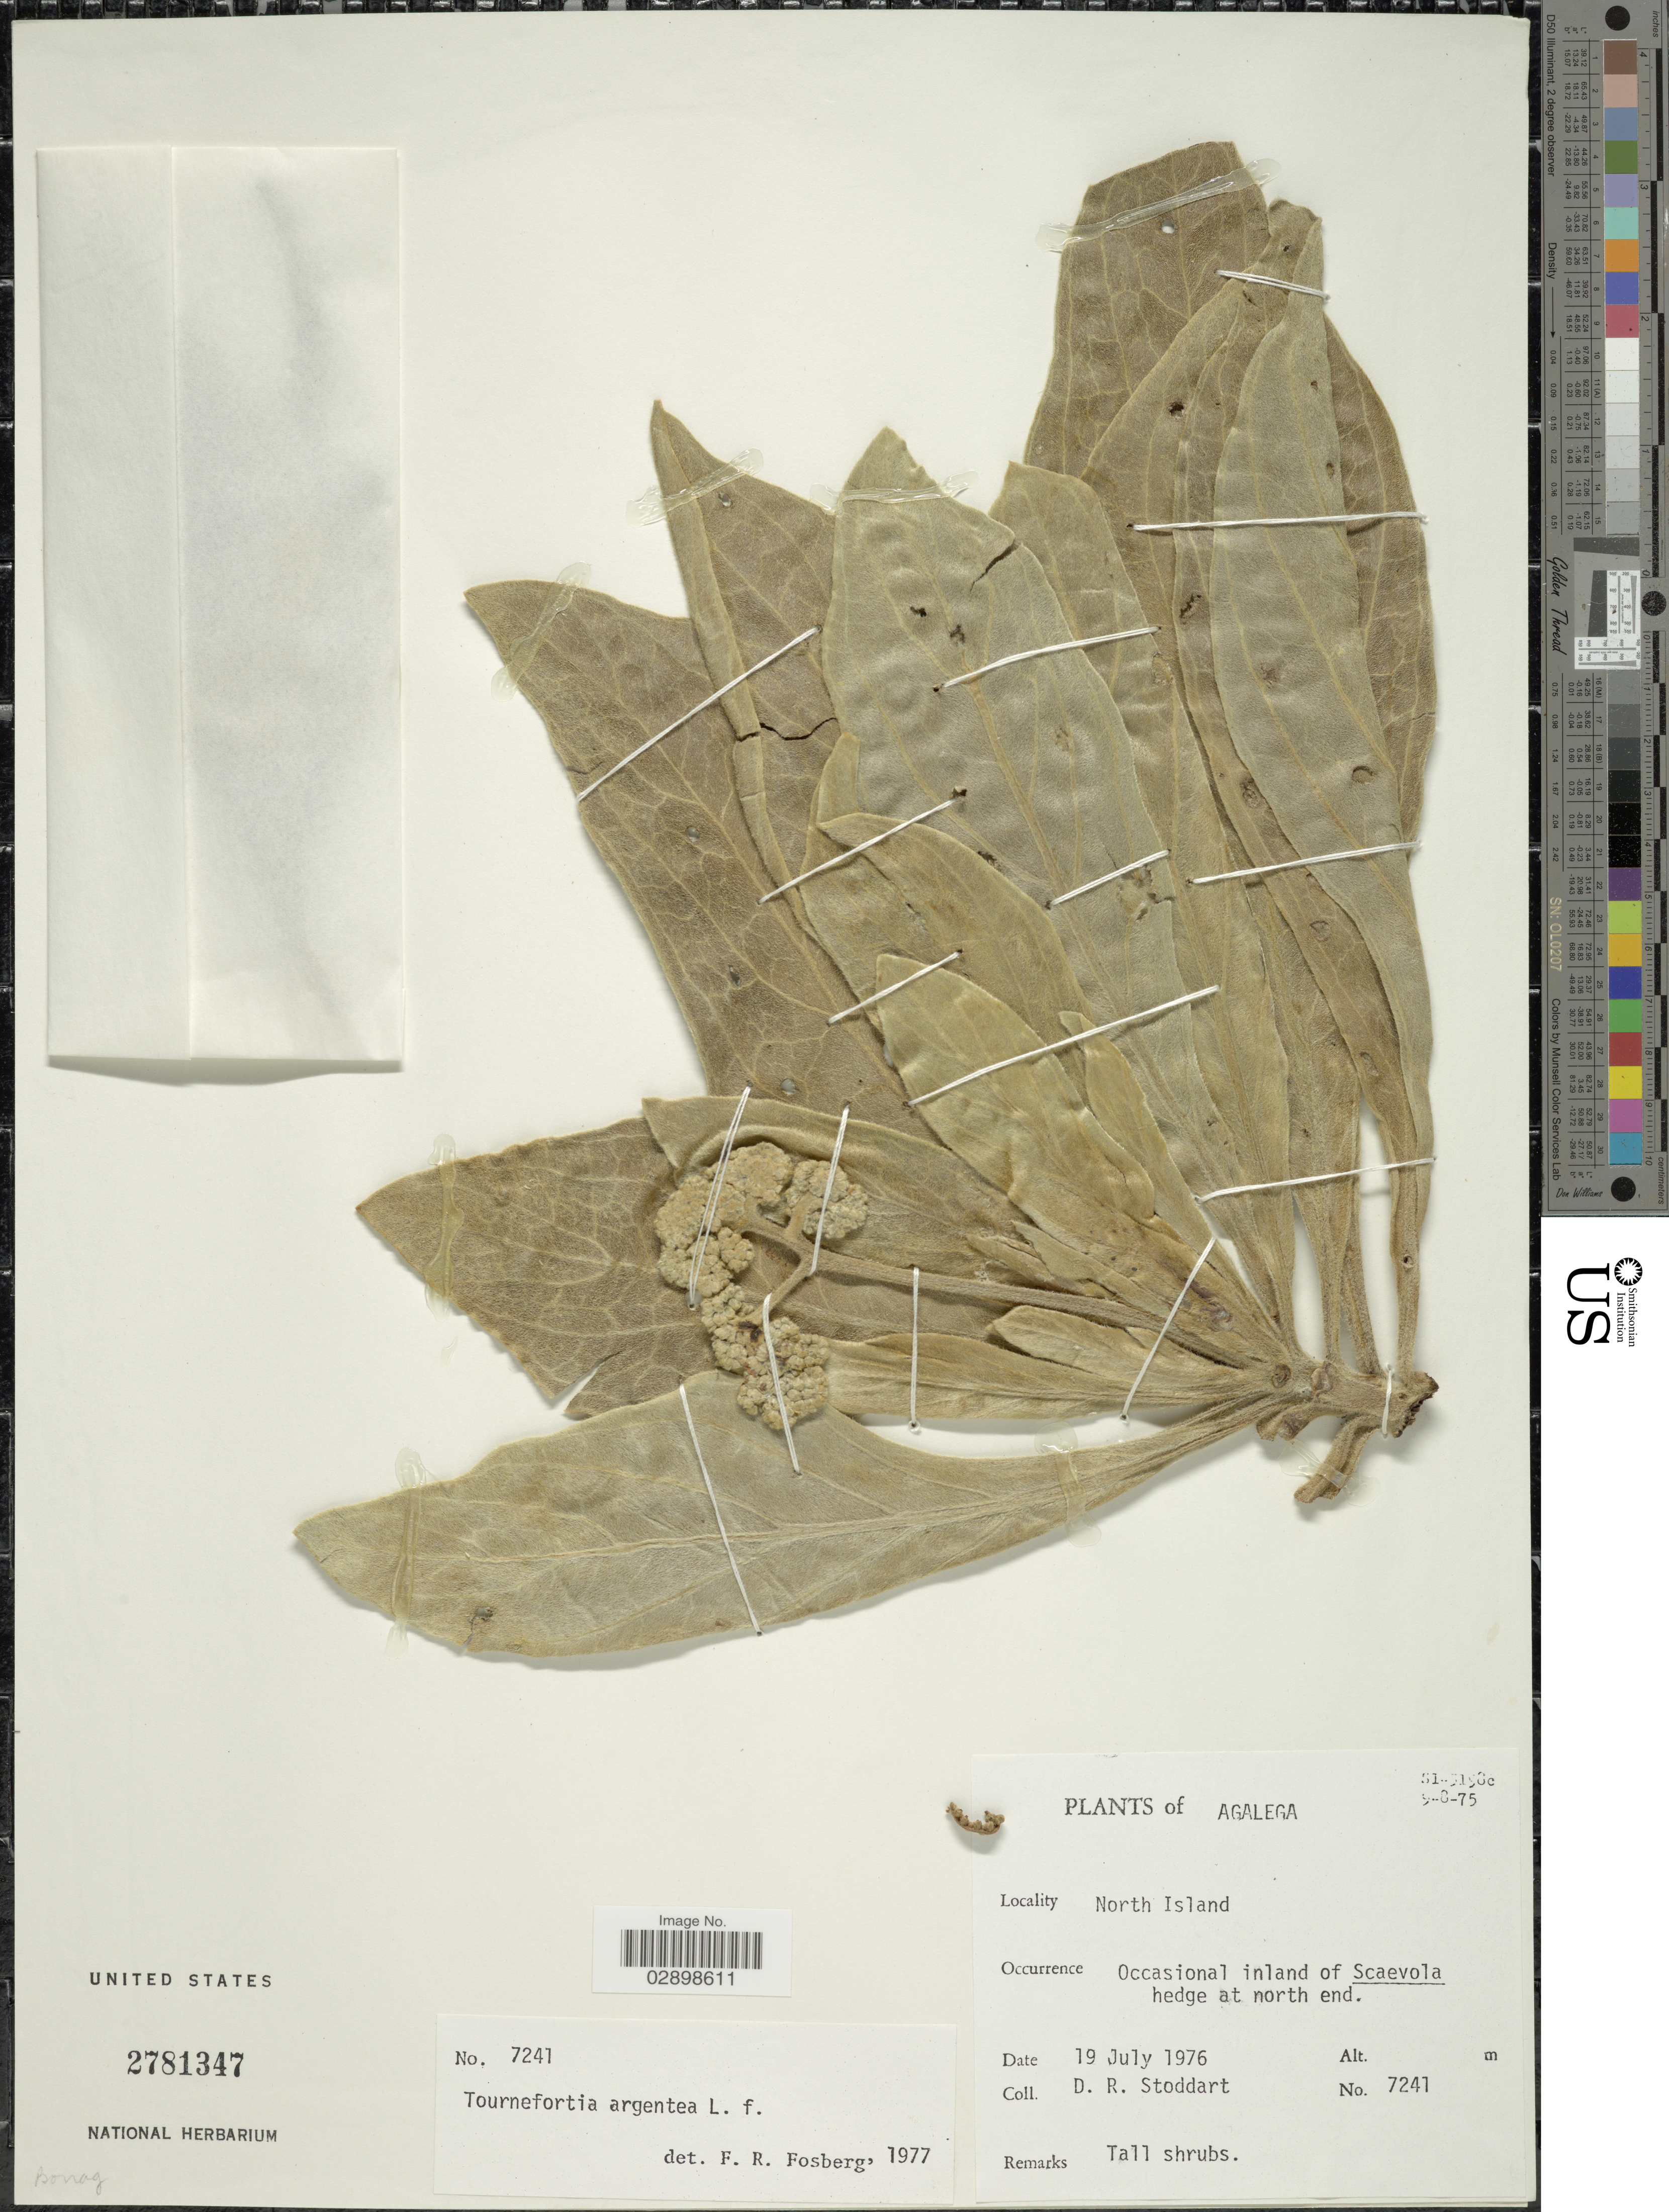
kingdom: Plantae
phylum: Tracheophyta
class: Magnoliopsida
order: Boraginales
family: Heliotropiaceae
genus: Tournefortia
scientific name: Tournefortia argentea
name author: L. f.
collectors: D. R. Stoddart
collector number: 7241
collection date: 1976-07-19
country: Mauritius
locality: Agalega. North Island.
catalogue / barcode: US 2781347